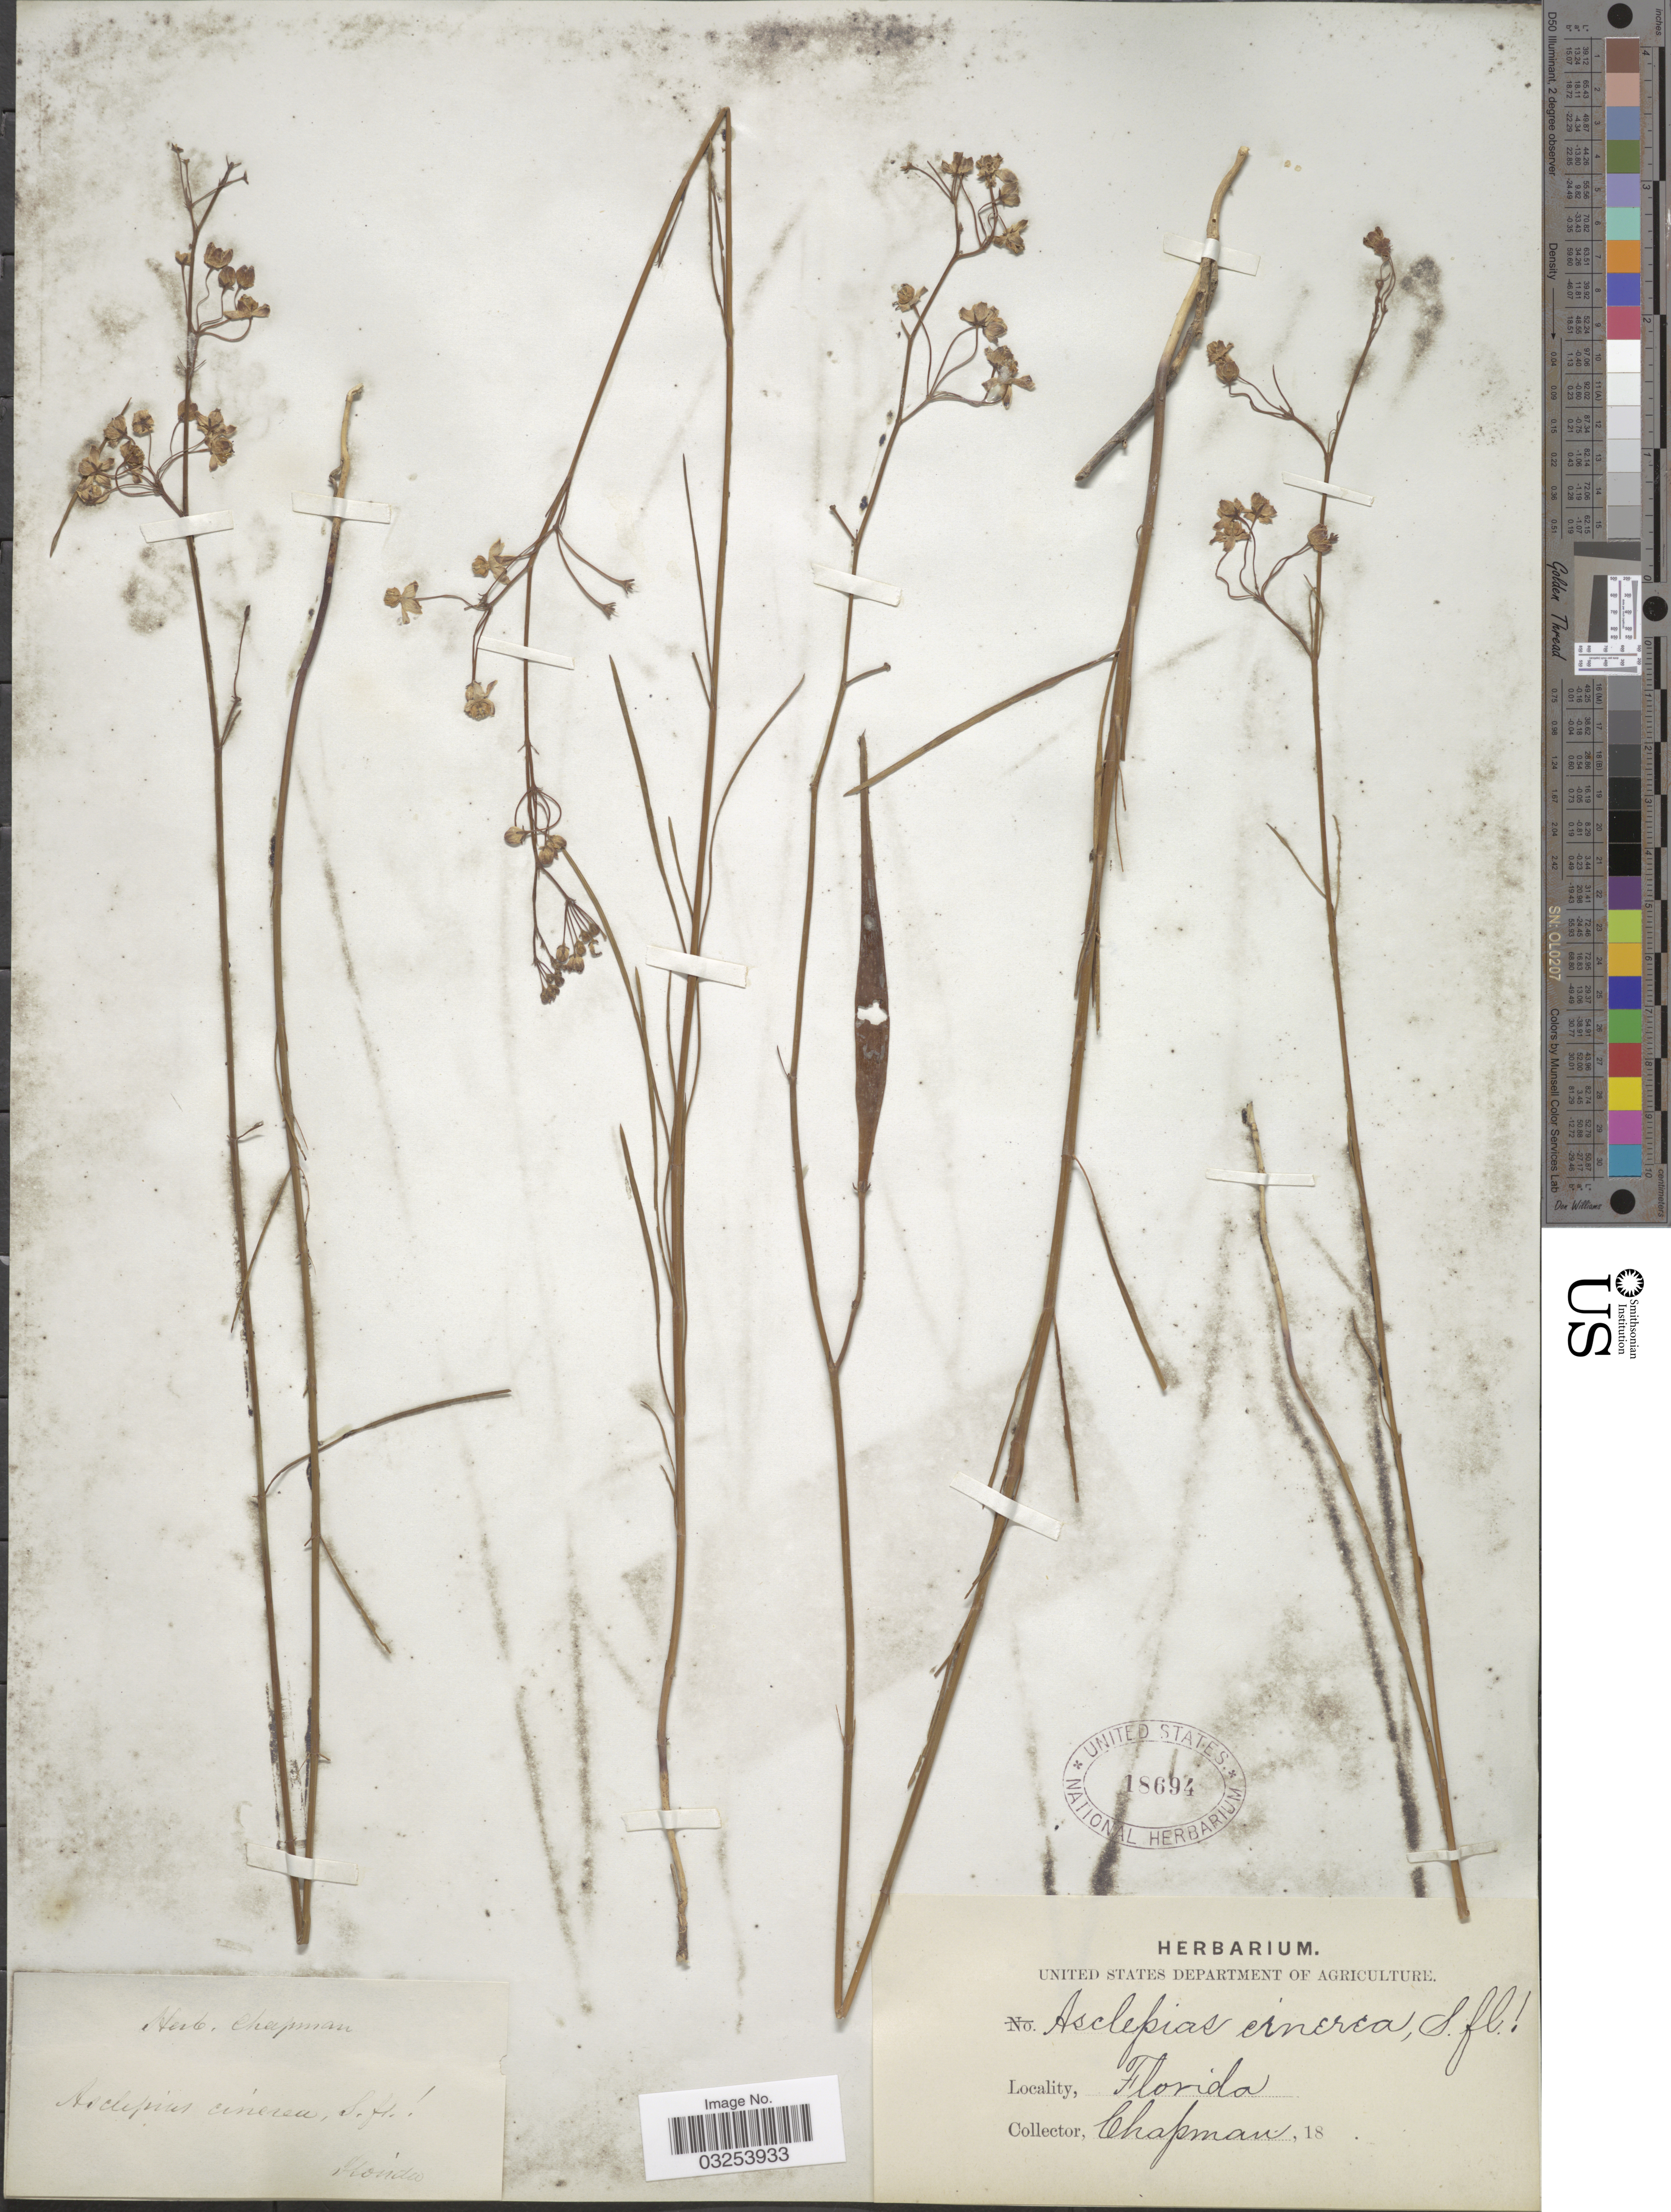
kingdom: Plantae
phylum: Tracheophyta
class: Magnoliopsida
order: Gentianales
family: Apocynaceae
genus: Asclepias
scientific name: Asclepias cinerea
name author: Walter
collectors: A. Chapman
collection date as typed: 18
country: United States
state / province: Florida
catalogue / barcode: US 18694